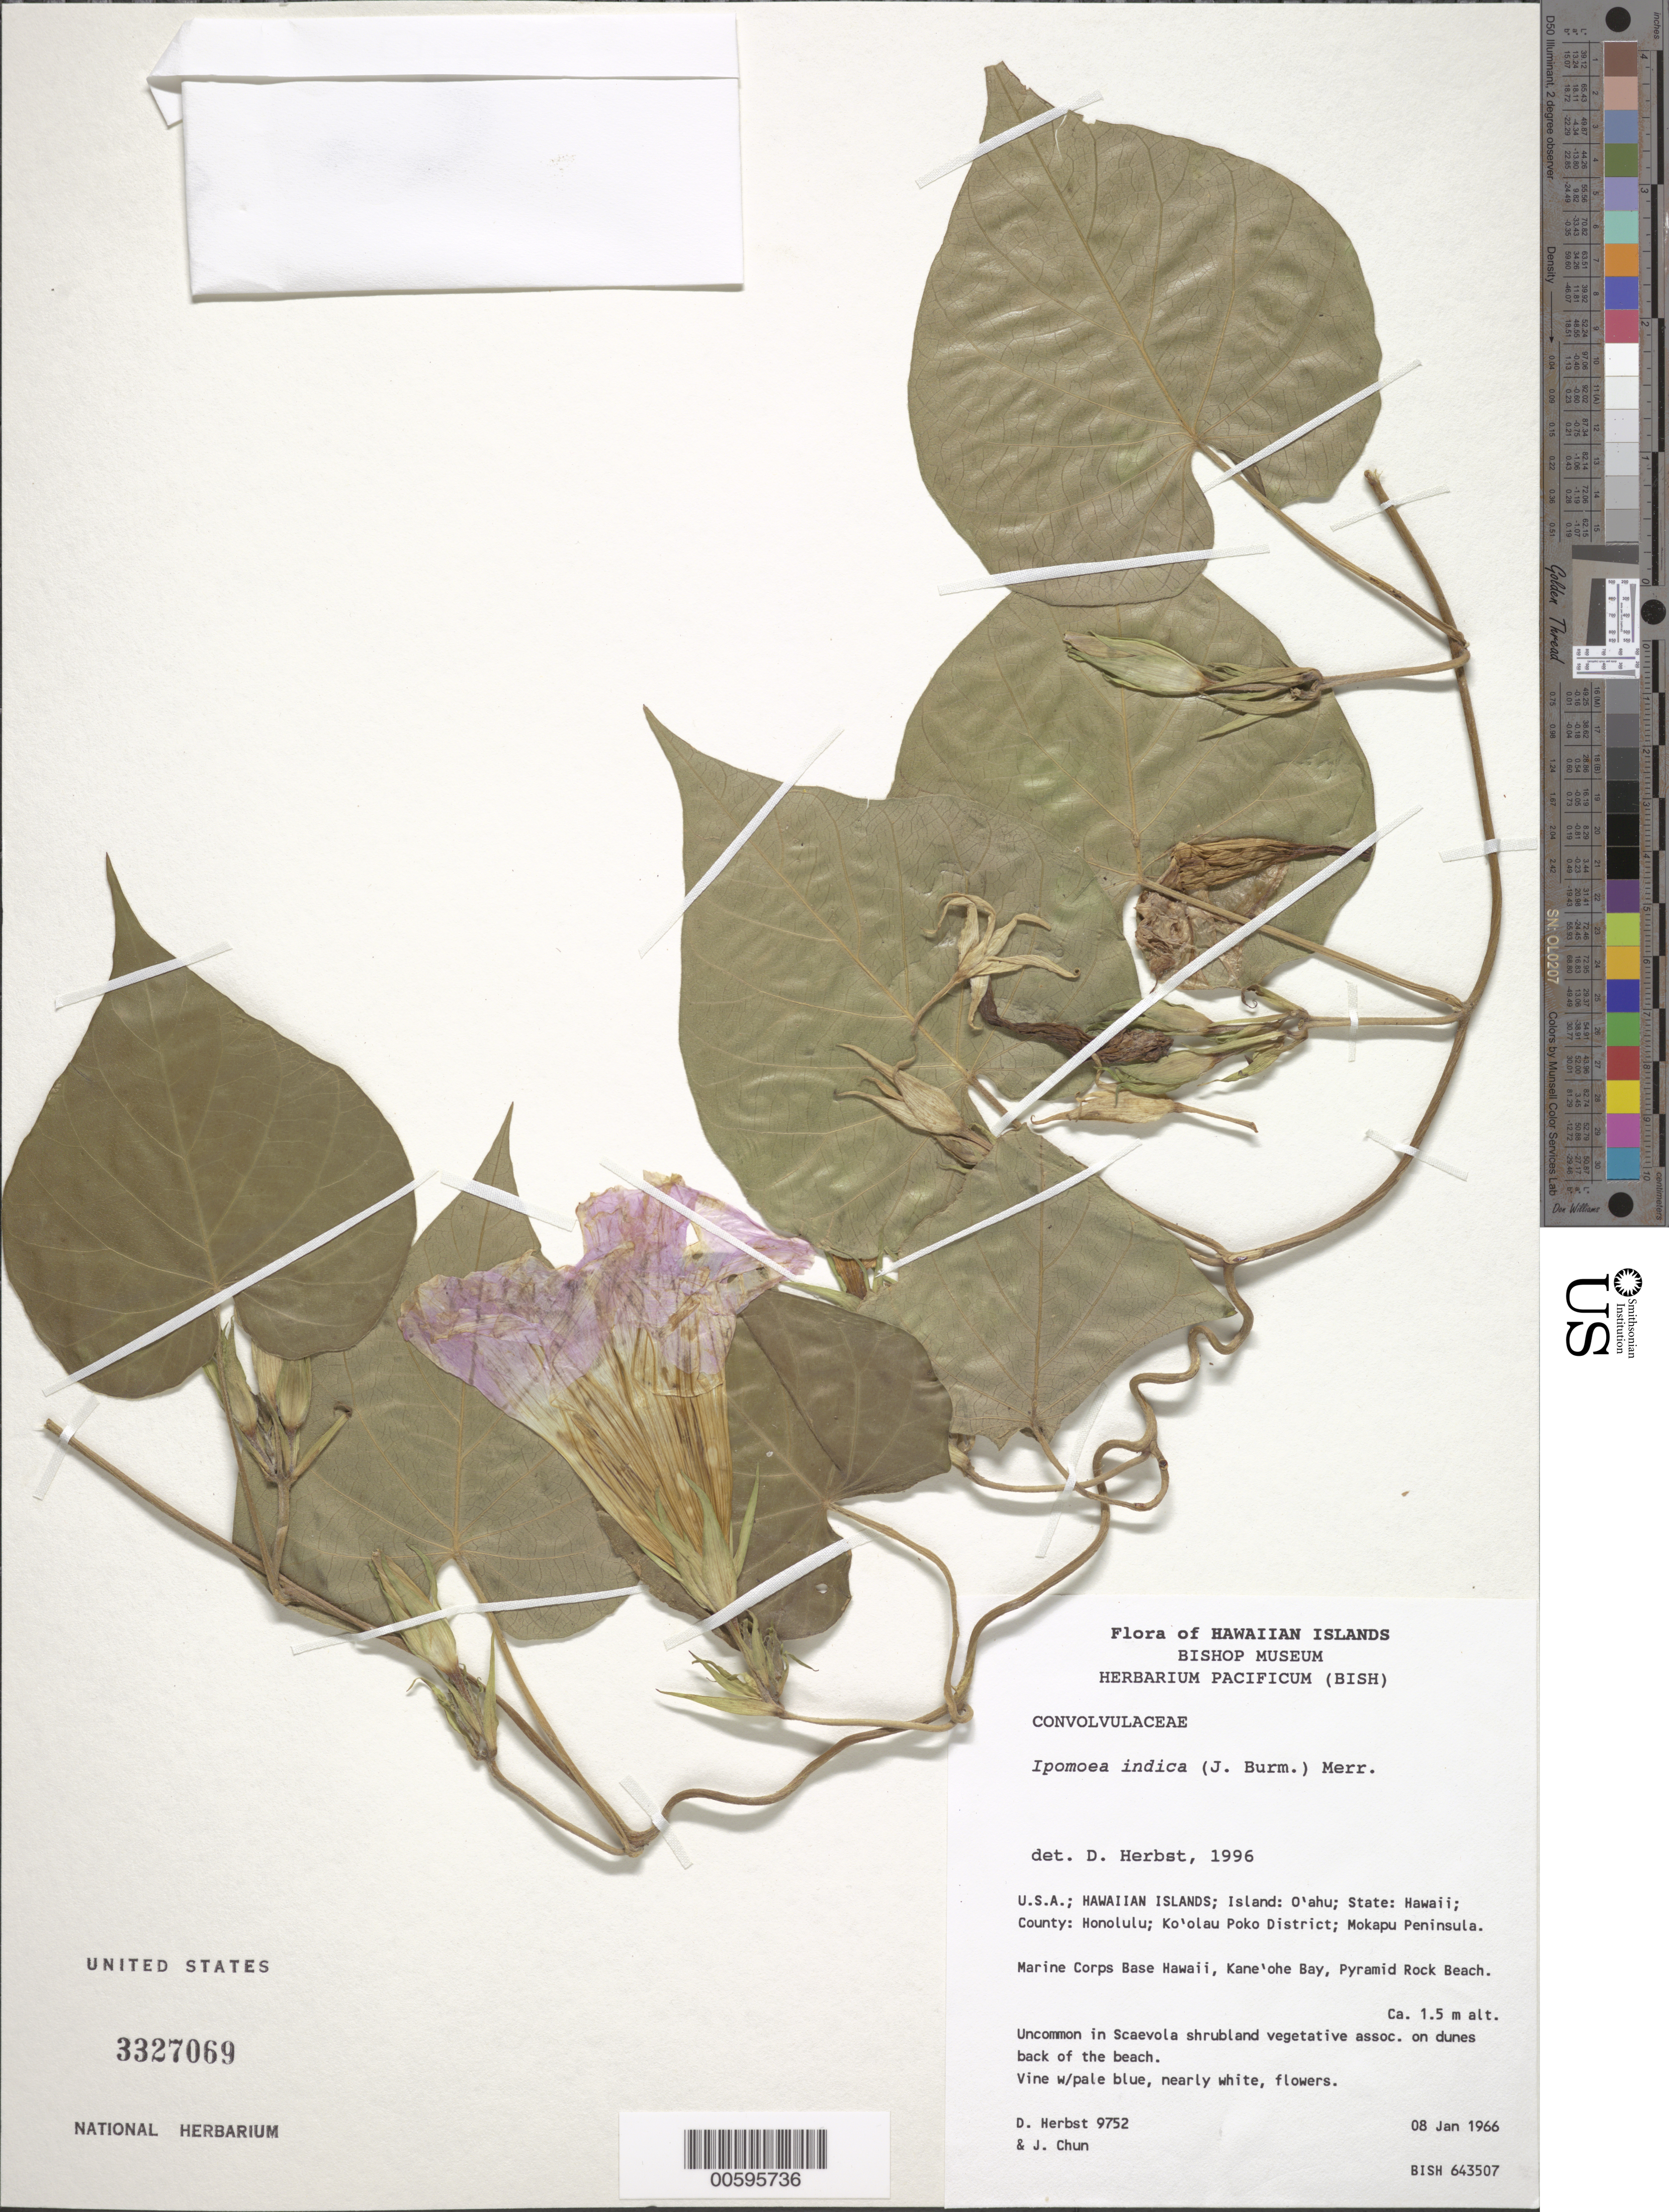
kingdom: Plantae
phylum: Tracheophyta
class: Magnoliopsida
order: Solanales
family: Convolvulaceae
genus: Ipomoea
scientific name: Ipomoea indica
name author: (Burm.) Merr.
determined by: Herbst, D. R.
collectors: D. R. Herbst & J. Chun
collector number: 9752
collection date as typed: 8 Jan 1966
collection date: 1966-01-08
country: United States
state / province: Hawaii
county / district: Honolulu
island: Oahu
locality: County: Honolulu; Ko'olau Poko Dist; Mokapu Peninsula. Marine Corps Base, Kane'ohe Bay, Pyramid Rock Beach.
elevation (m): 1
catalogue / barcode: US 3327069